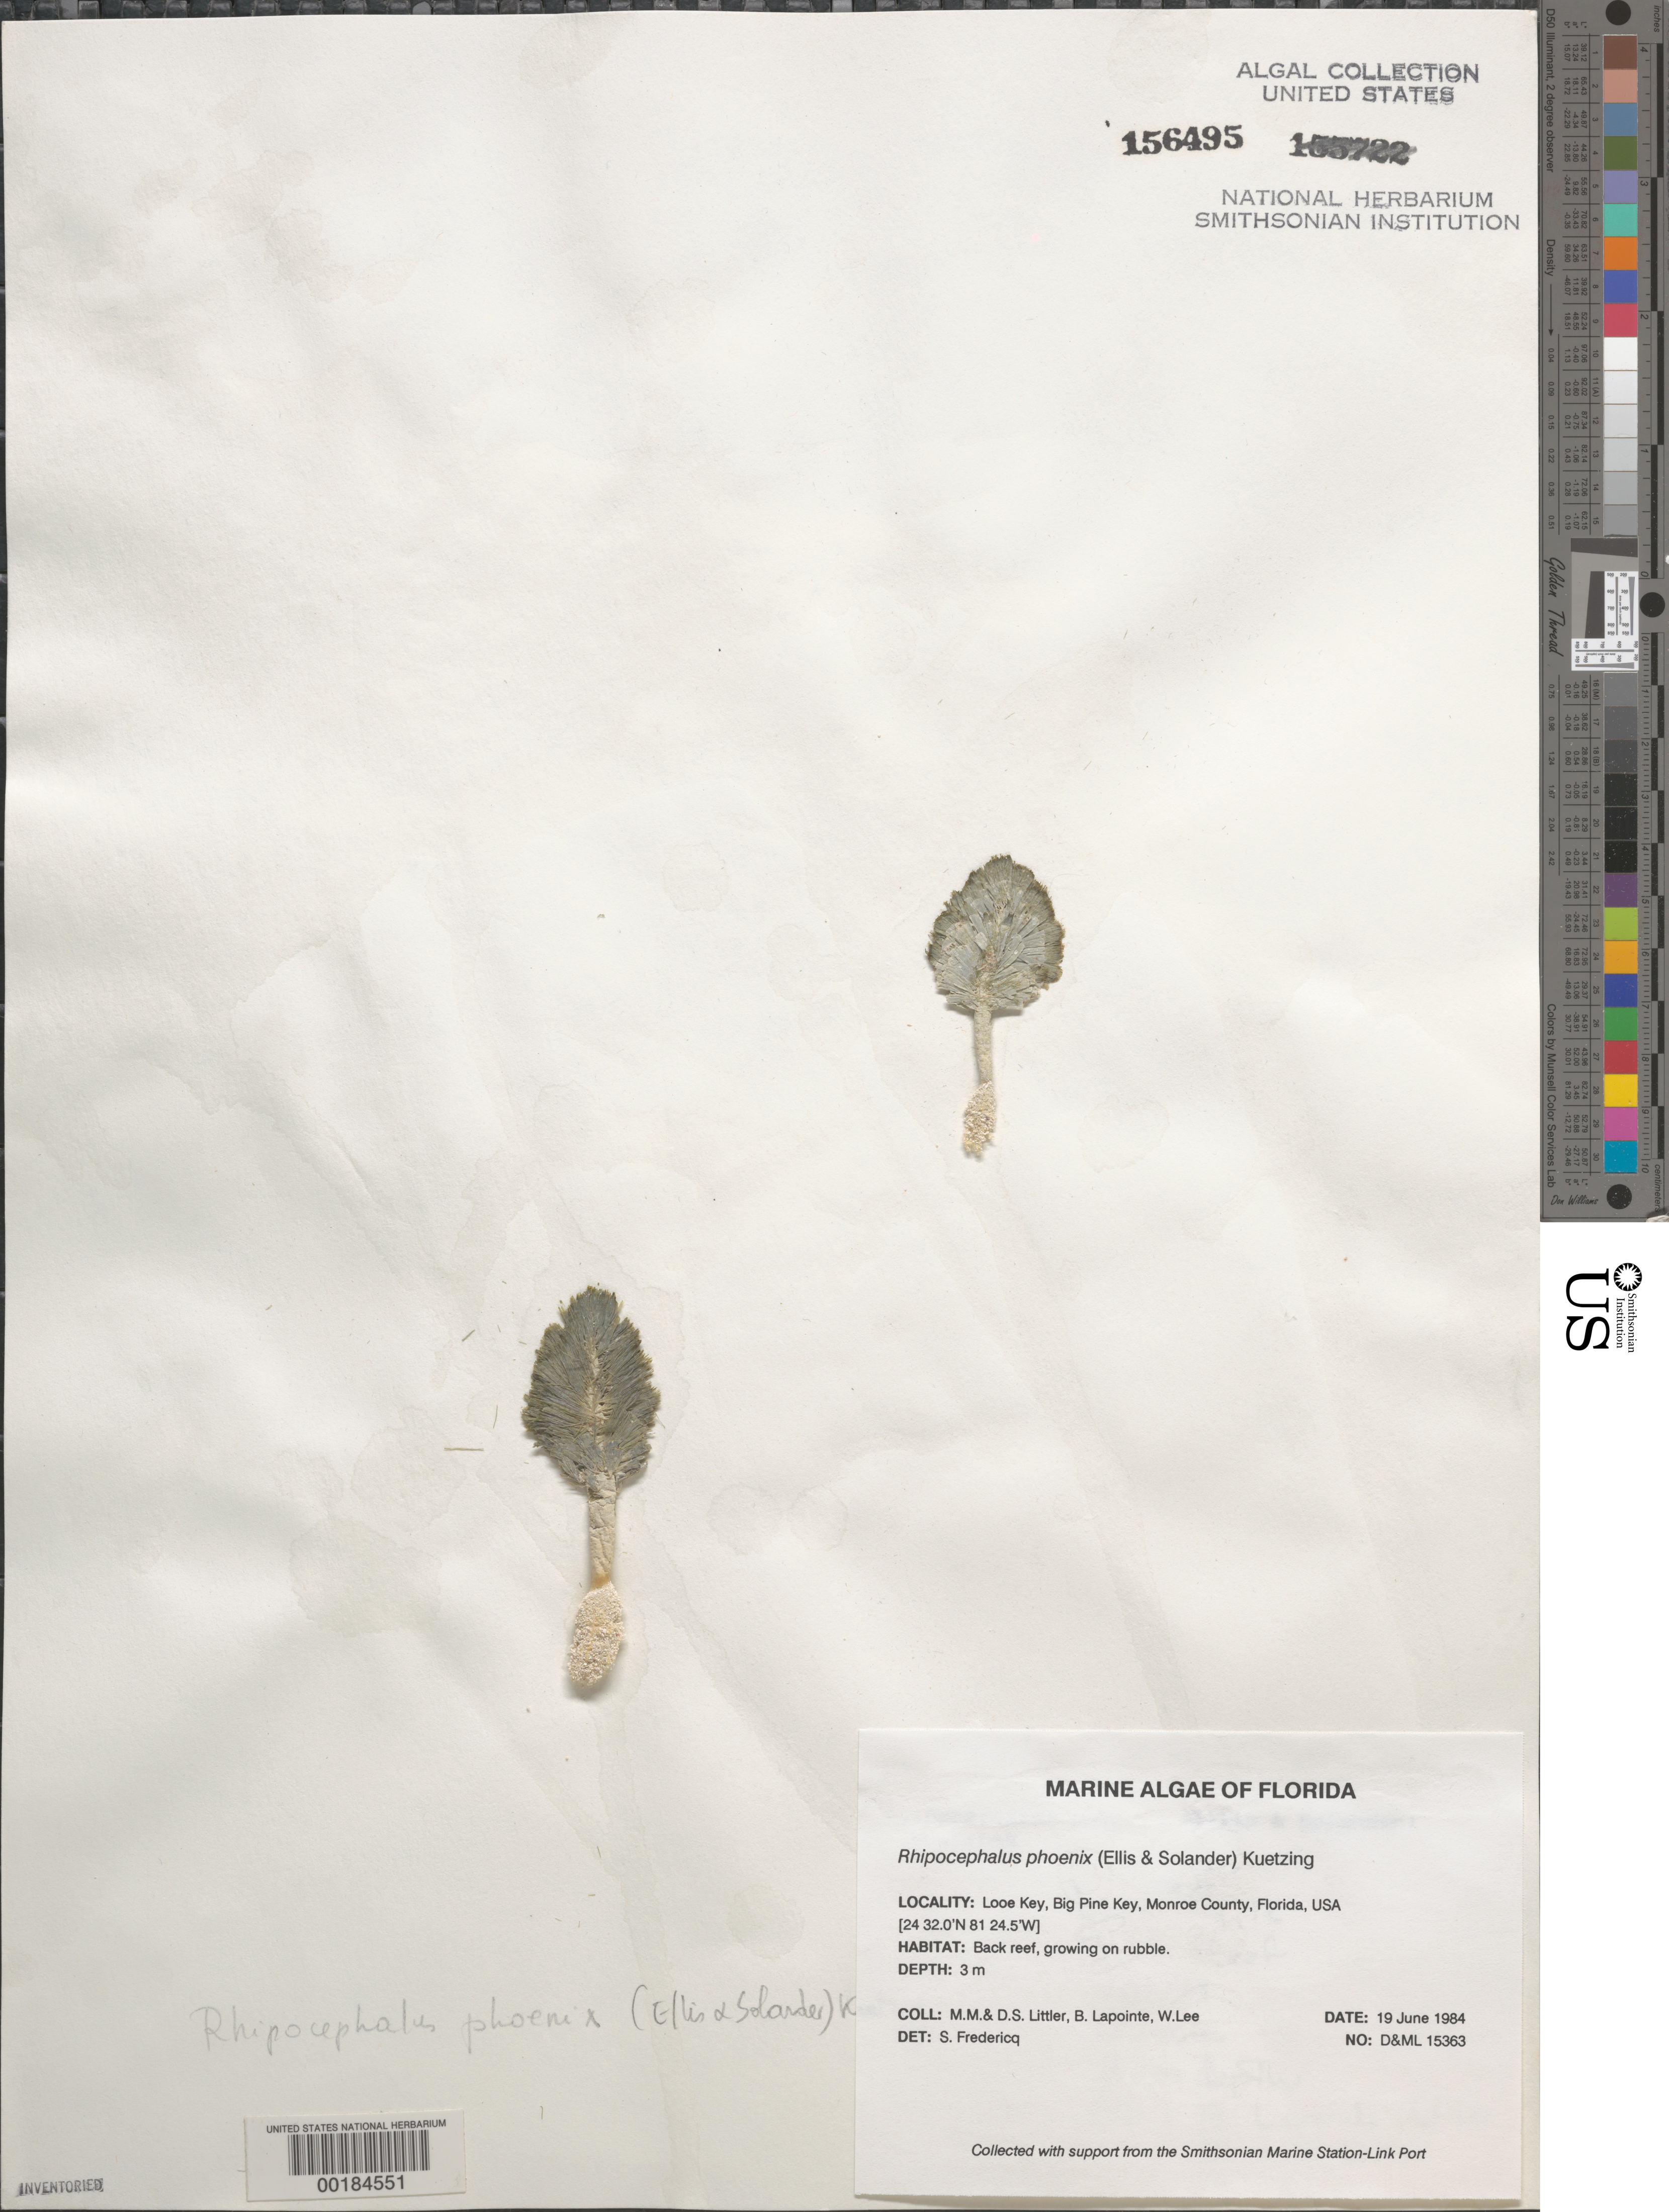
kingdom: Plantae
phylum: Chlorophyta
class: Ulvophyceae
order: Bryopsidales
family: Udoteaceae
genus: Rhipocephalus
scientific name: Rhipocephalus phoenix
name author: (J. Ellis & Sol.) Kütz.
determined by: Fredericq, S.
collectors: M. M. Littler, D. S. Littler, B. Lapointe & W. Lee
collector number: D&ML 15363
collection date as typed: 19 Jun 1984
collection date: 1984-06-19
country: United States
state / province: Florida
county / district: Monroe County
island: Looe Key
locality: Looe Key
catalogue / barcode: US 156495